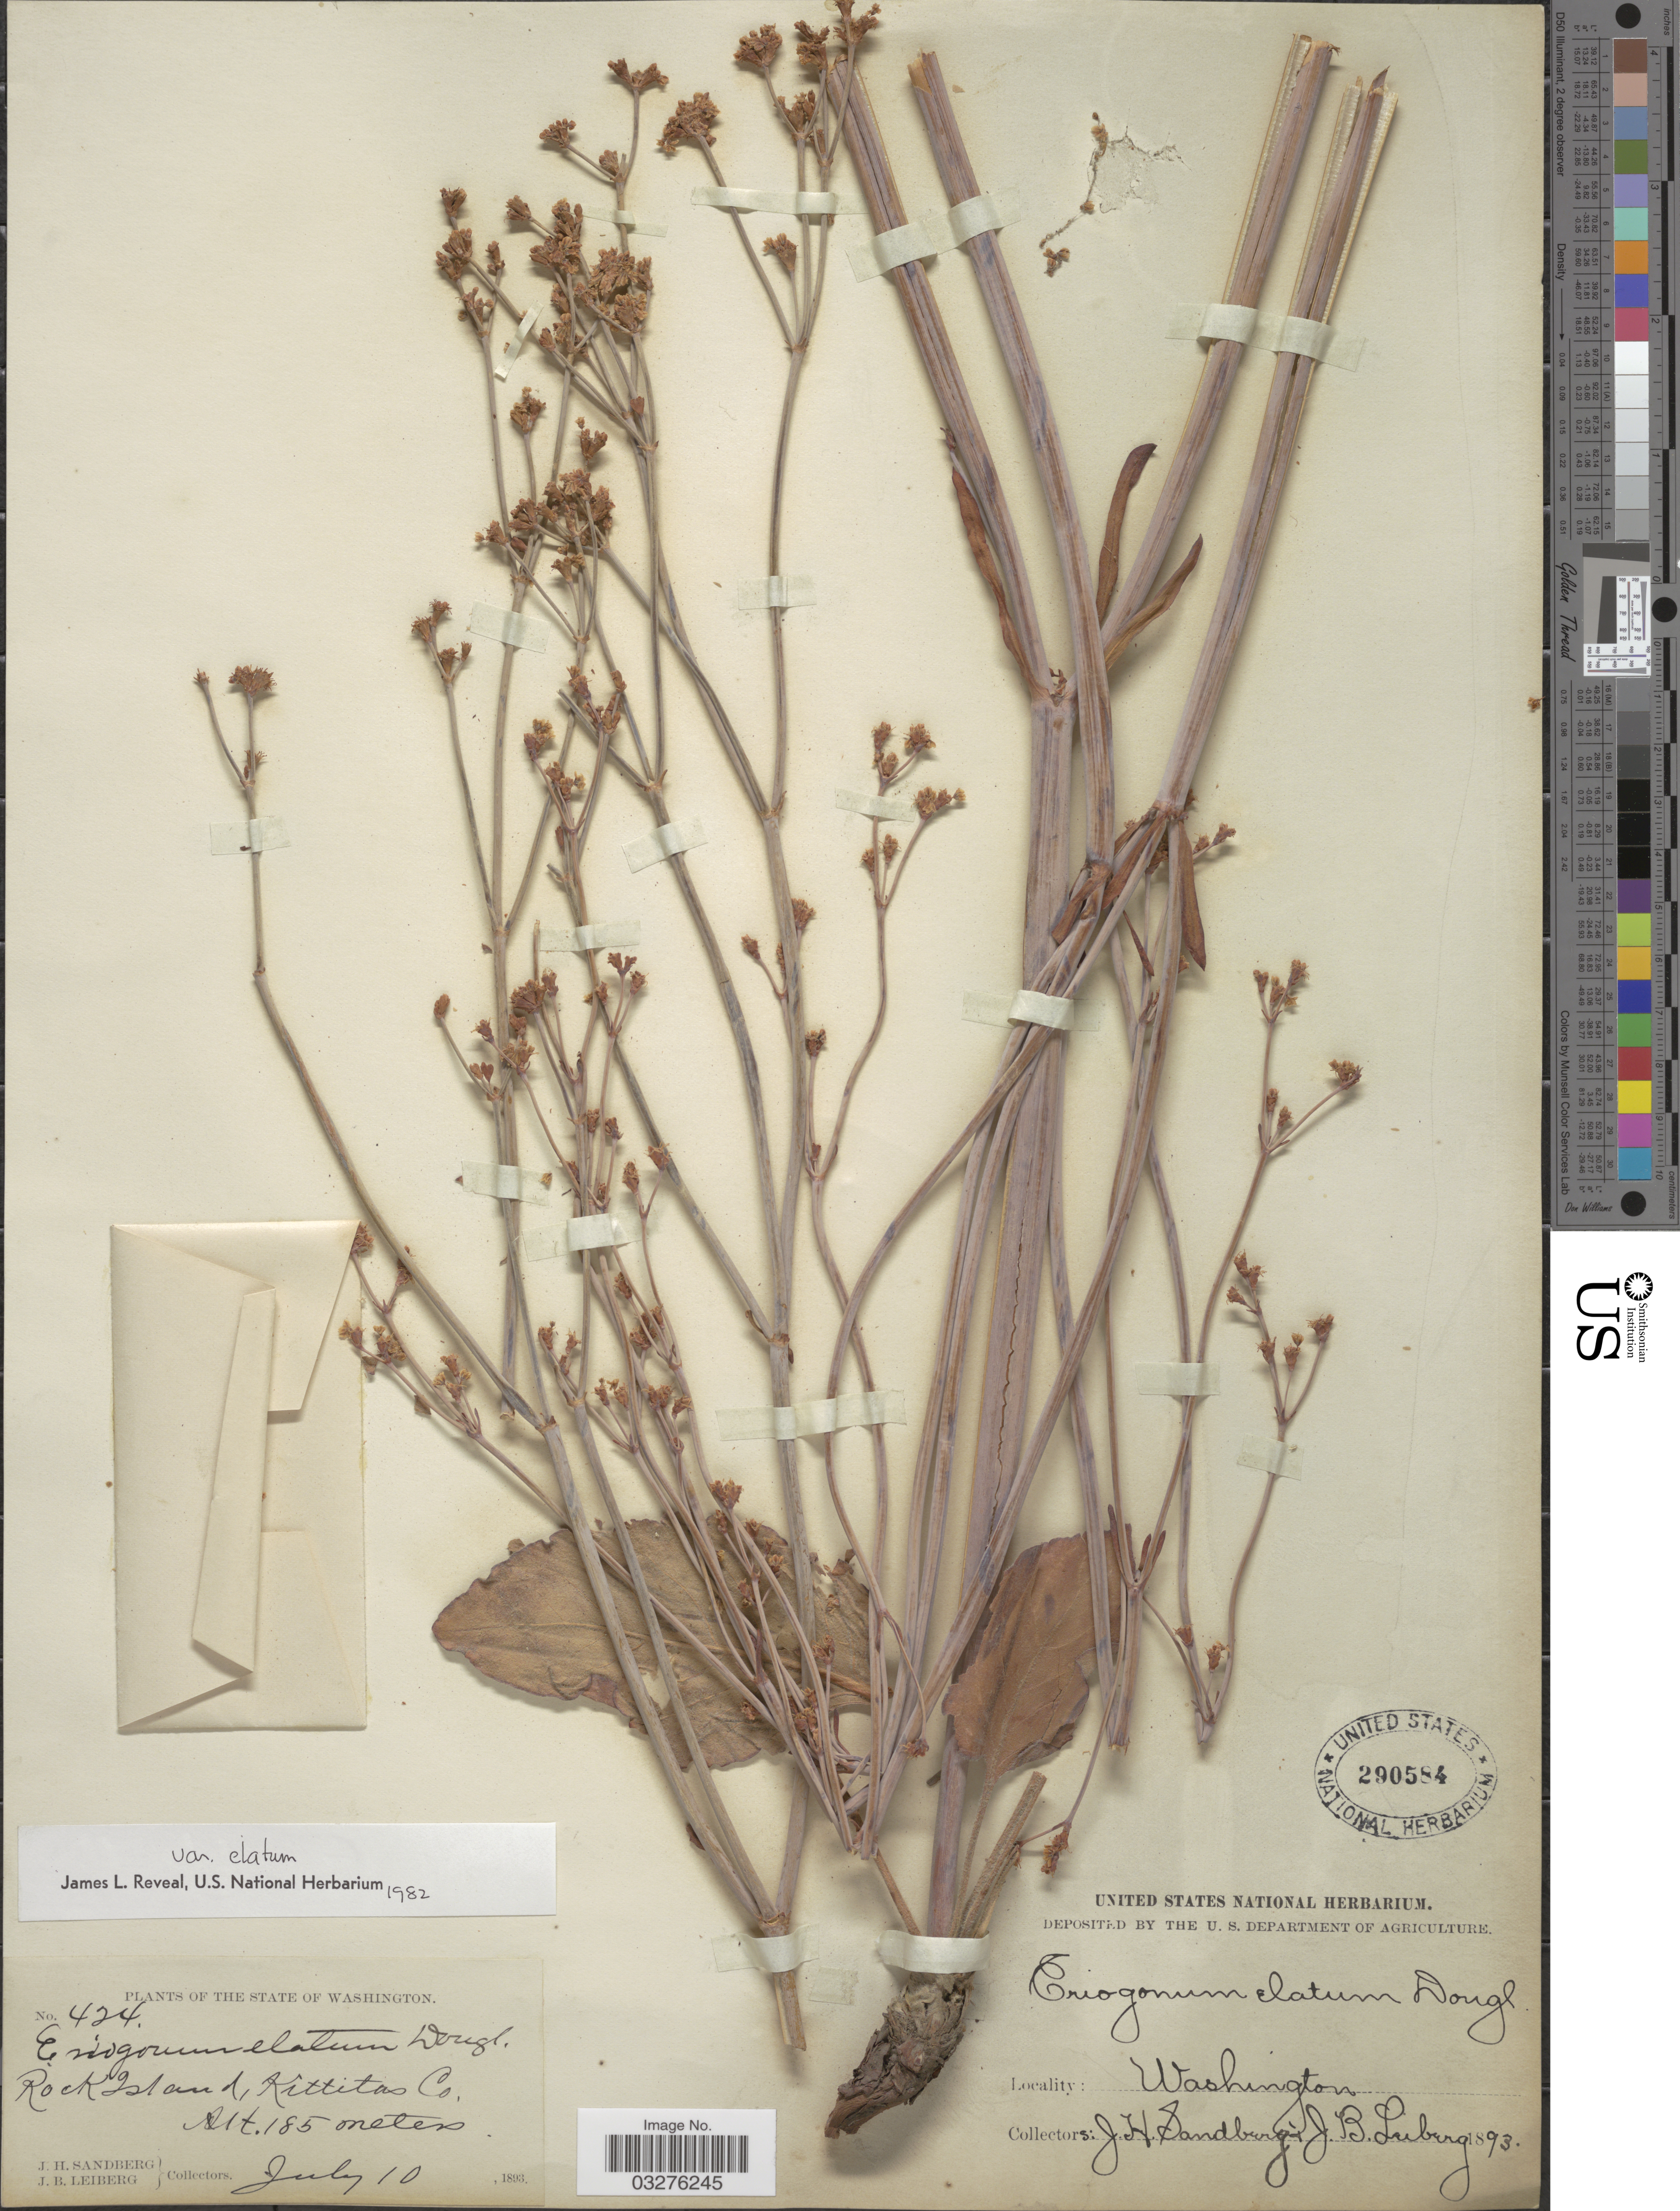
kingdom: Plantae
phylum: Tracheophyta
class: Magnoliopsida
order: Caryophyllales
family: Polygonaceae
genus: Eriogonum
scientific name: Eriogonum elatum var. elatum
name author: Douglas ex Benth.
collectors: J. H. Sandberg & J. B. Leiberg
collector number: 424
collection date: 1893-07-10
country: United States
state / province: Washington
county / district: Kittitas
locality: Rock Island, Kittitas Co.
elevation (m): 185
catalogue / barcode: US 290584